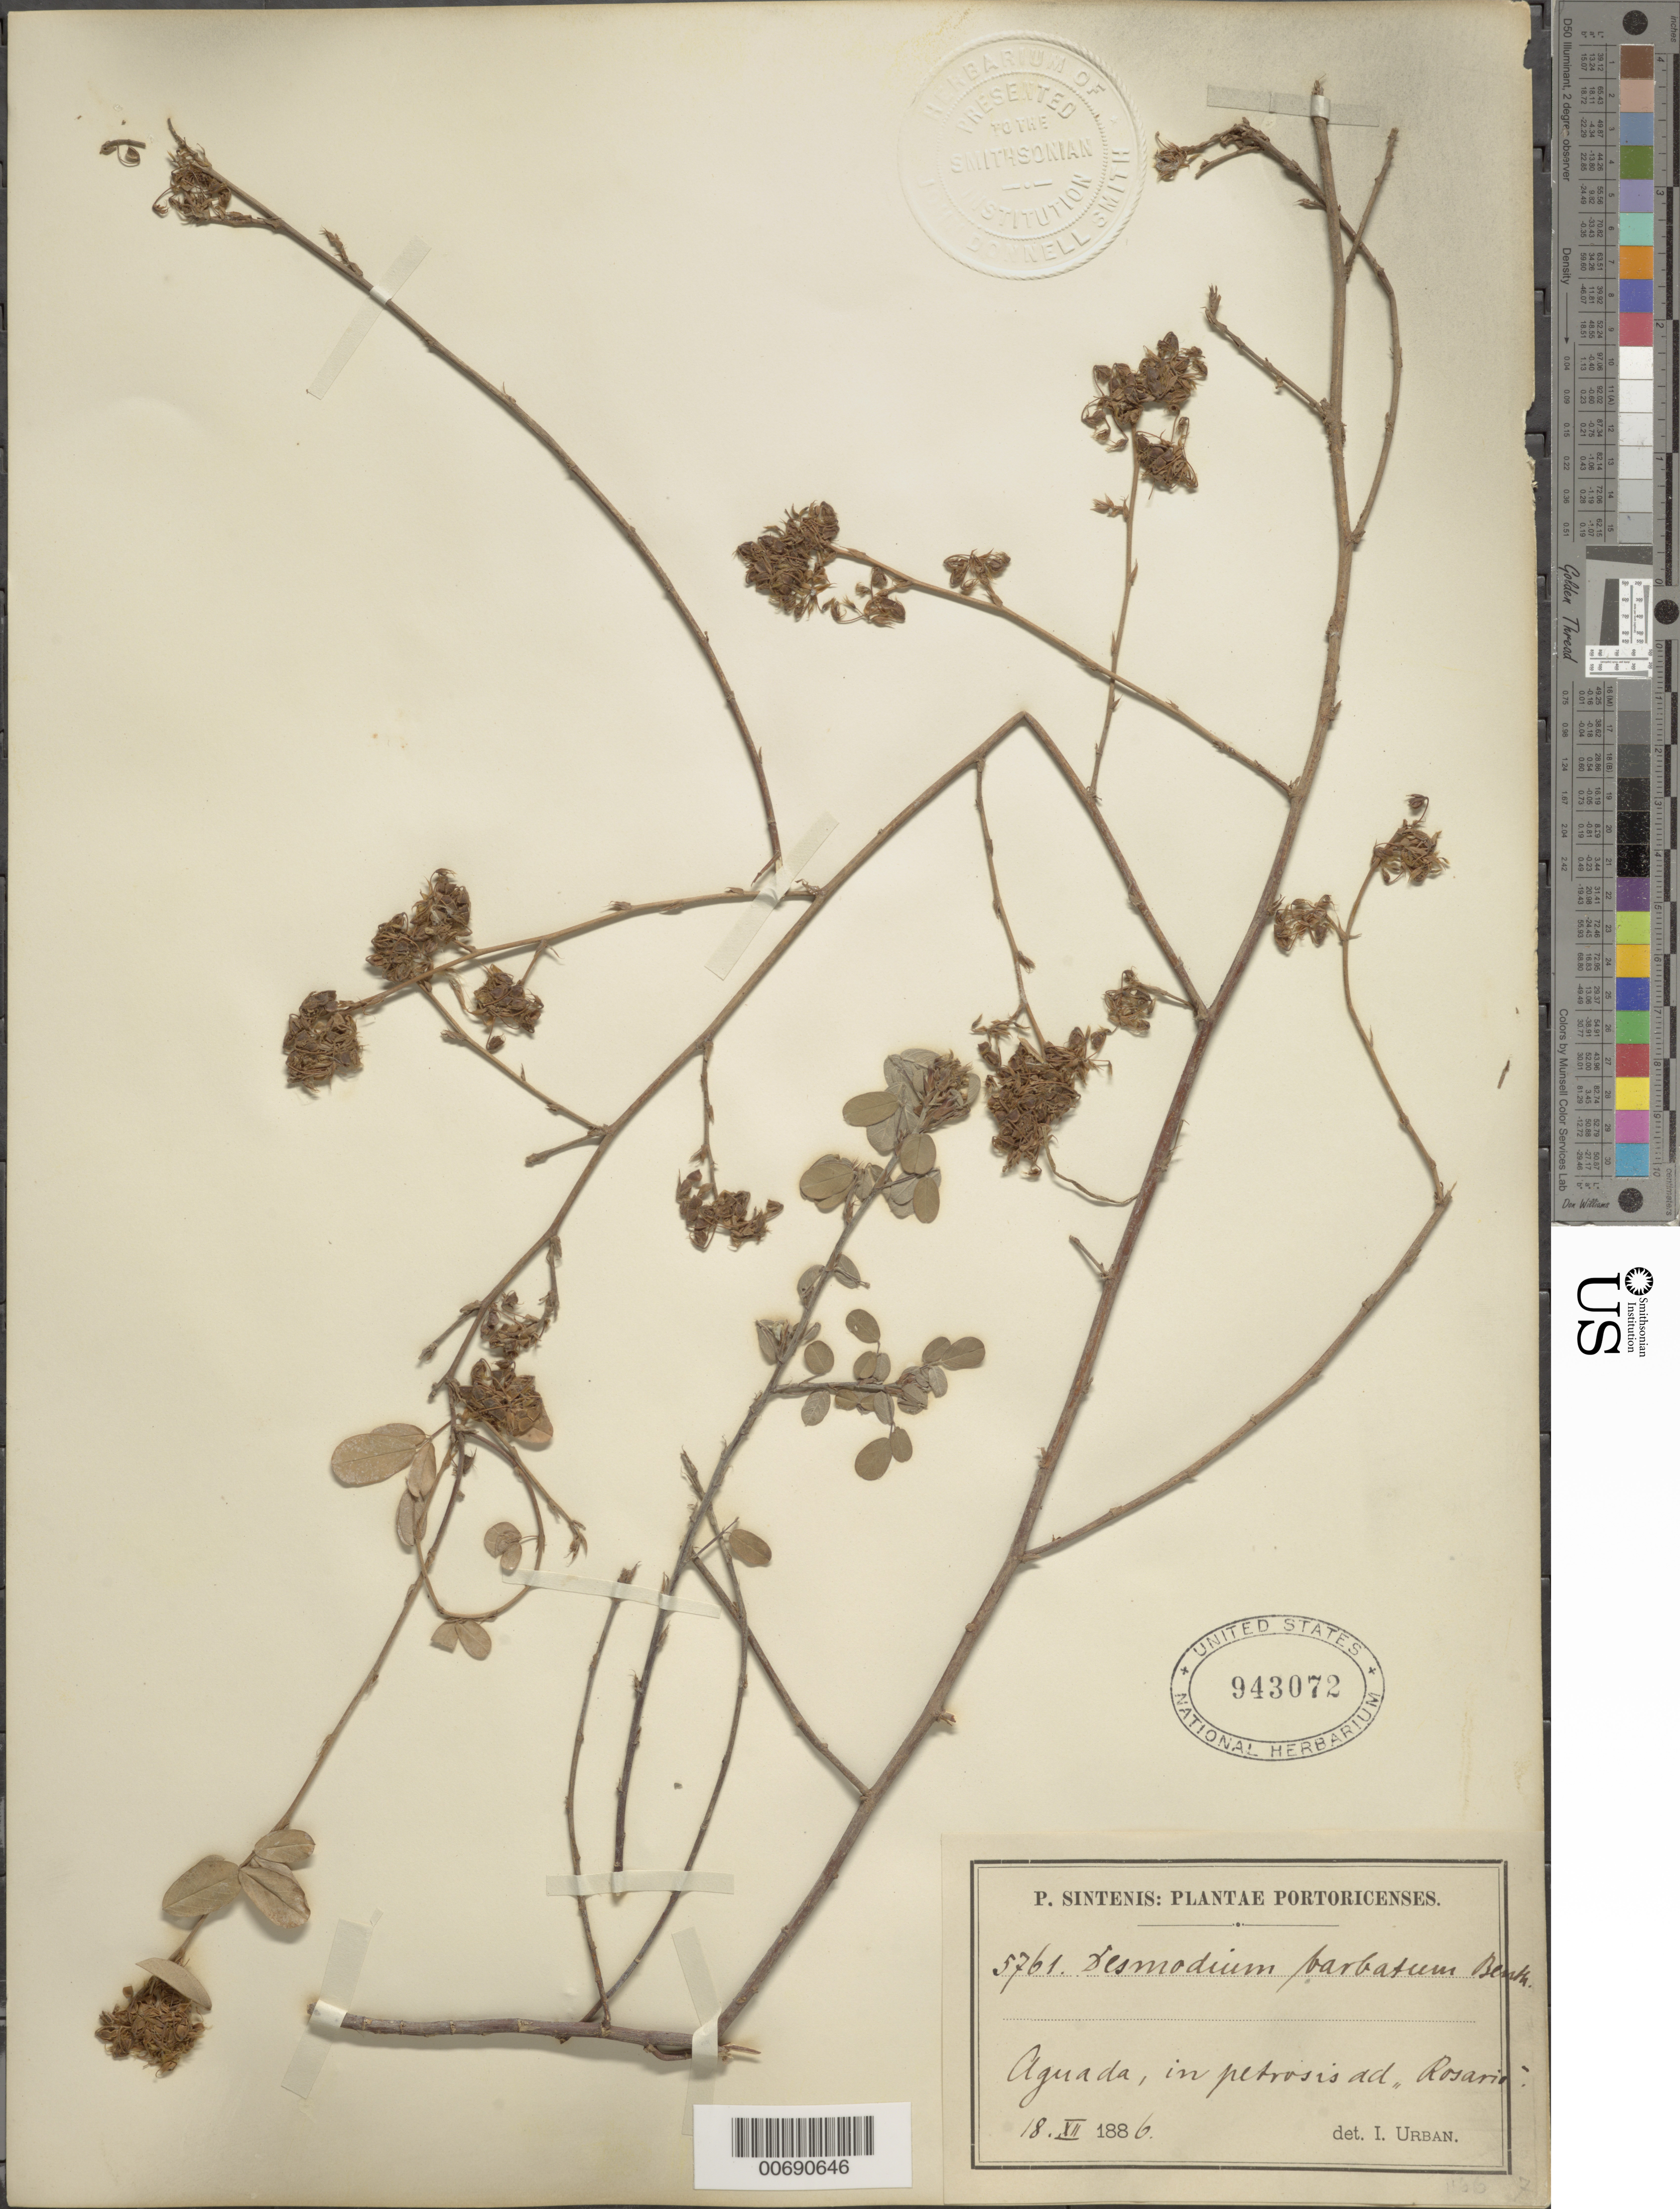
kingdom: Plantae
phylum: Tracheophyta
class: Magnoliopsida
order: Fabales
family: Fabaceae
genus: Grona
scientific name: Grona barbata var. barbata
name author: (L.) H. Ohashi & K. Ohashi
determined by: Strong, Mark T., (BOT), Smithsonian Institution - National Museum of Natural History (UNITED STATES)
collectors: P. Sintenis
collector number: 5761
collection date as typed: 18 Dec 1886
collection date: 1886-12-18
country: Puerto Rico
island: Greater Antilles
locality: Aguada.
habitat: in petrosis ad Rosario.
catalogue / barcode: US 943072